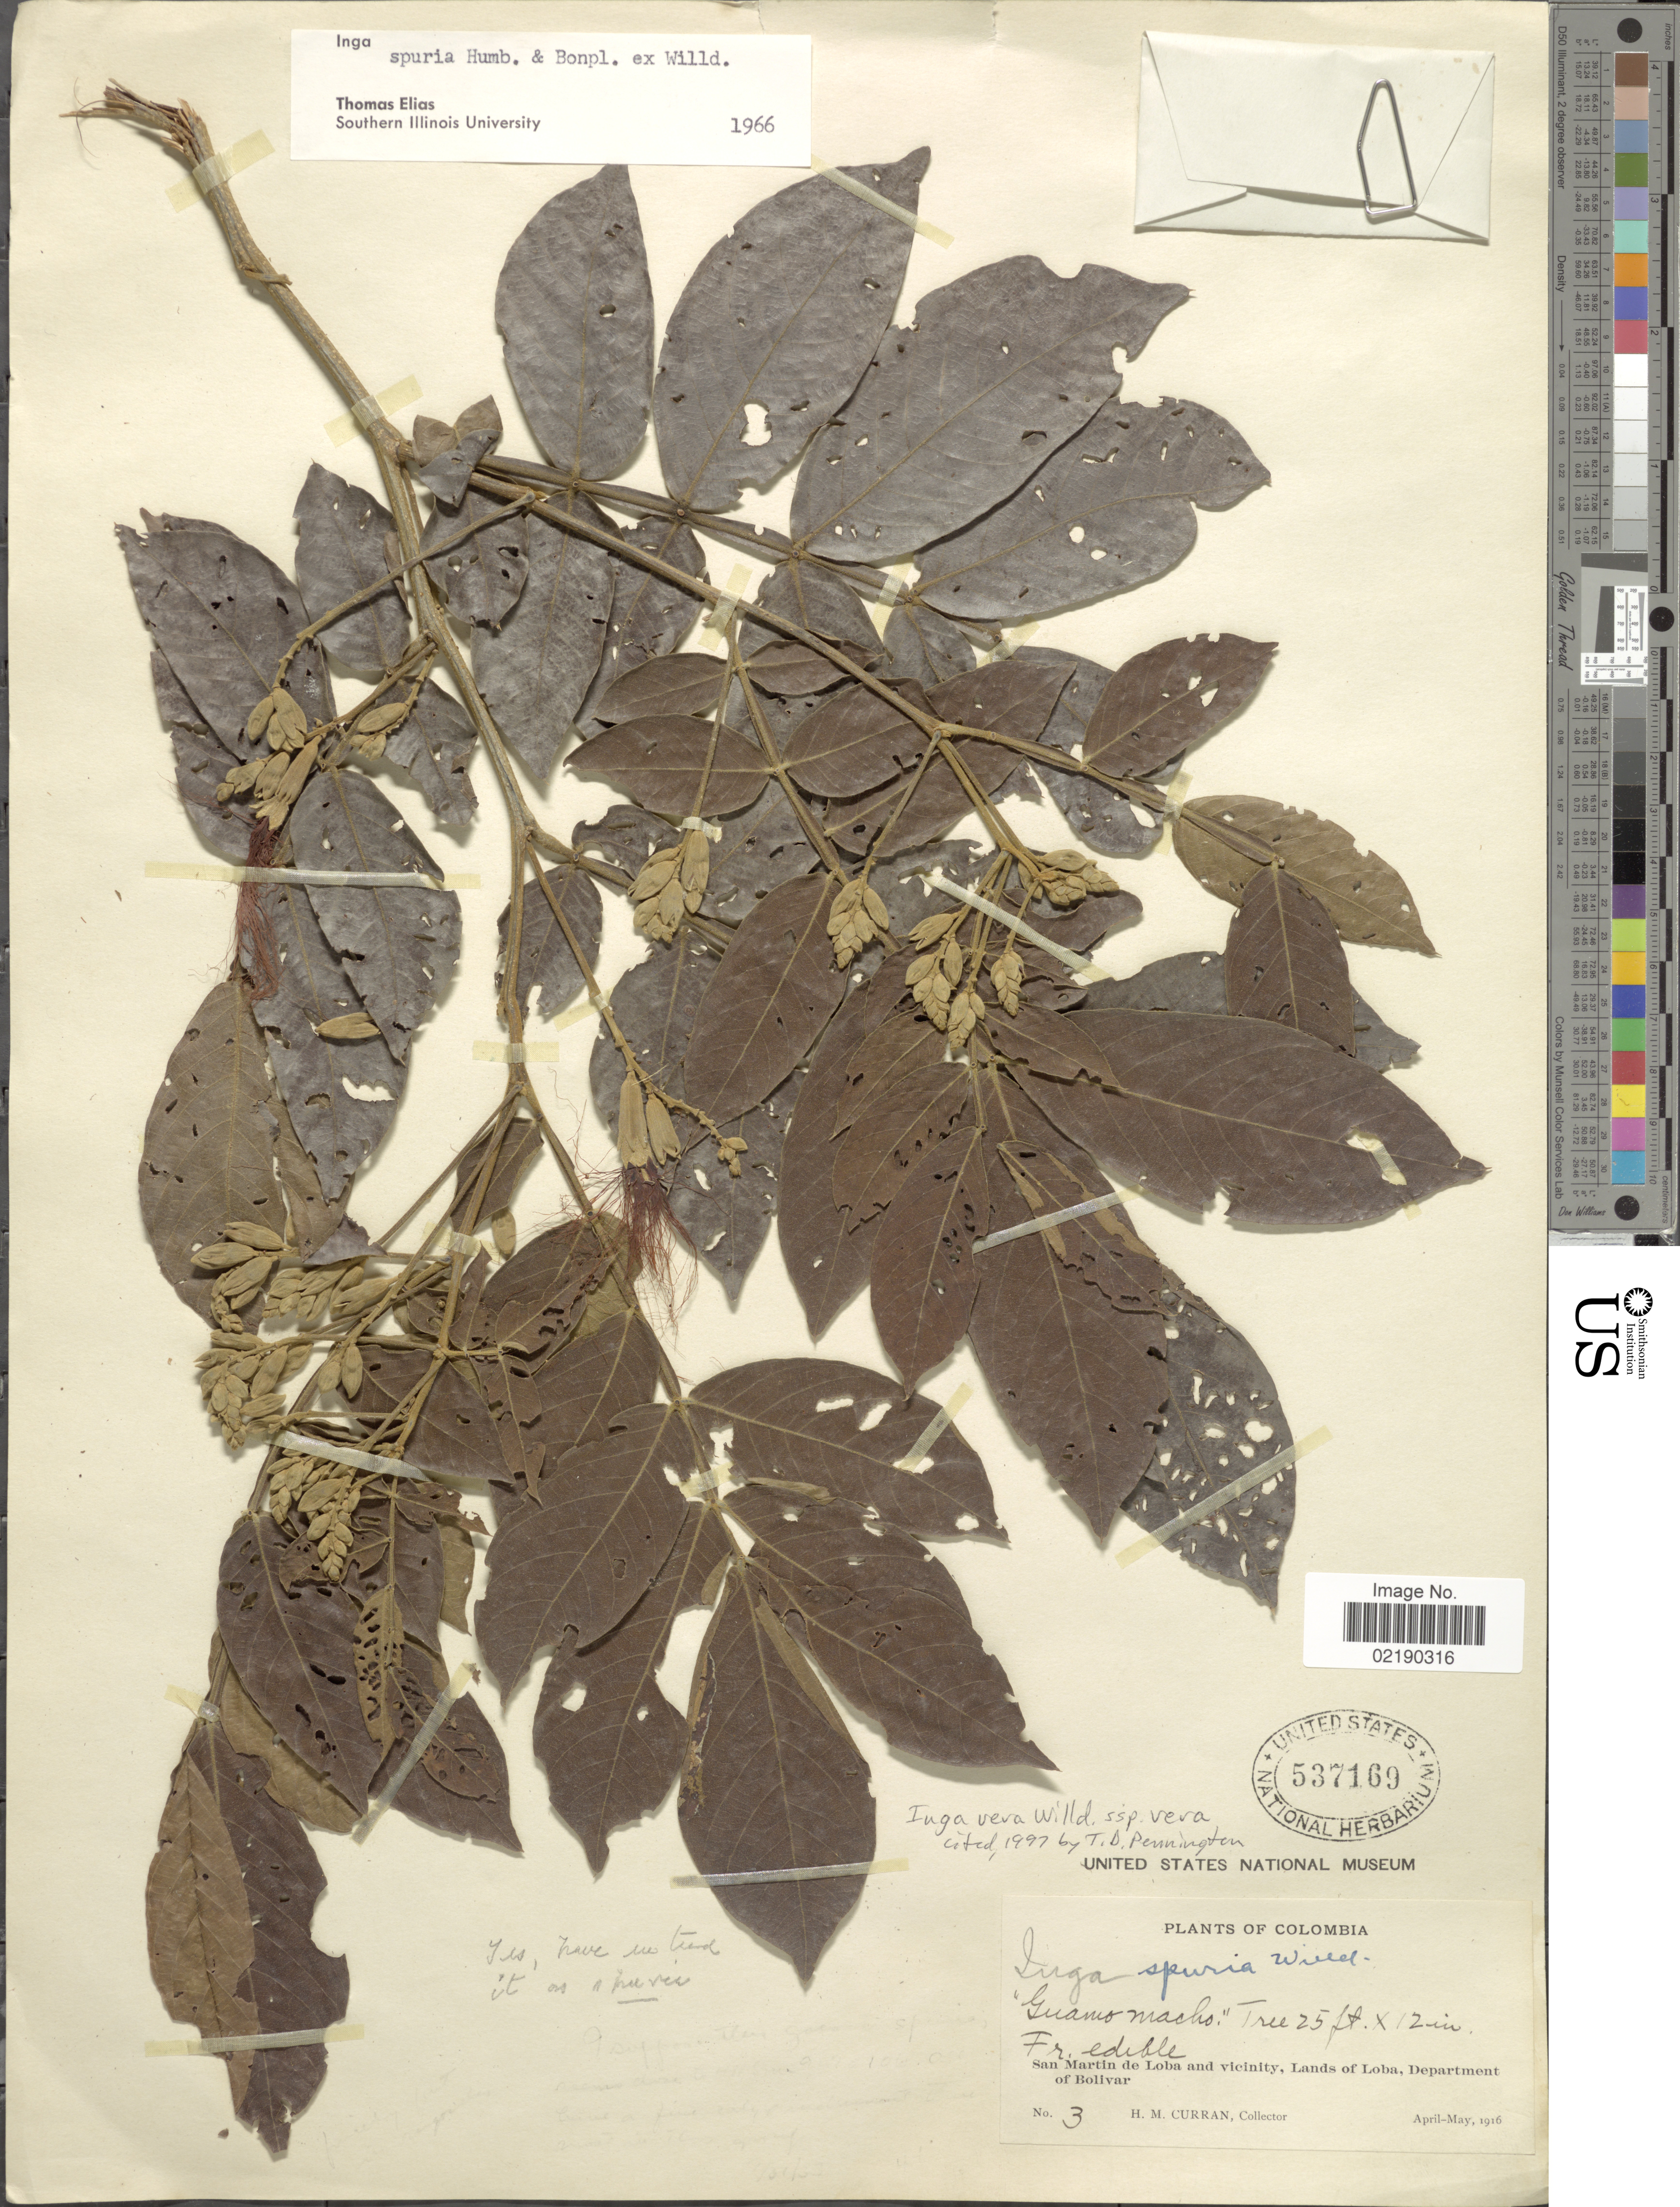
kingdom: Plantae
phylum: Tracheophyta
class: Magnoliopsida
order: Fabales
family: Fabaceae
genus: Inga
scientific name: Inga vera subsp. vera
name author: Willd.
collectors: H. M. Curran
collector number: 3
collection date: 1916-04/1916-05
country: Colombia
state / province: Bolívar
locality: San Martin de Loba and vicinity, Lands of Loba, Department of Bolivar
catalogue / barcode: US 537169